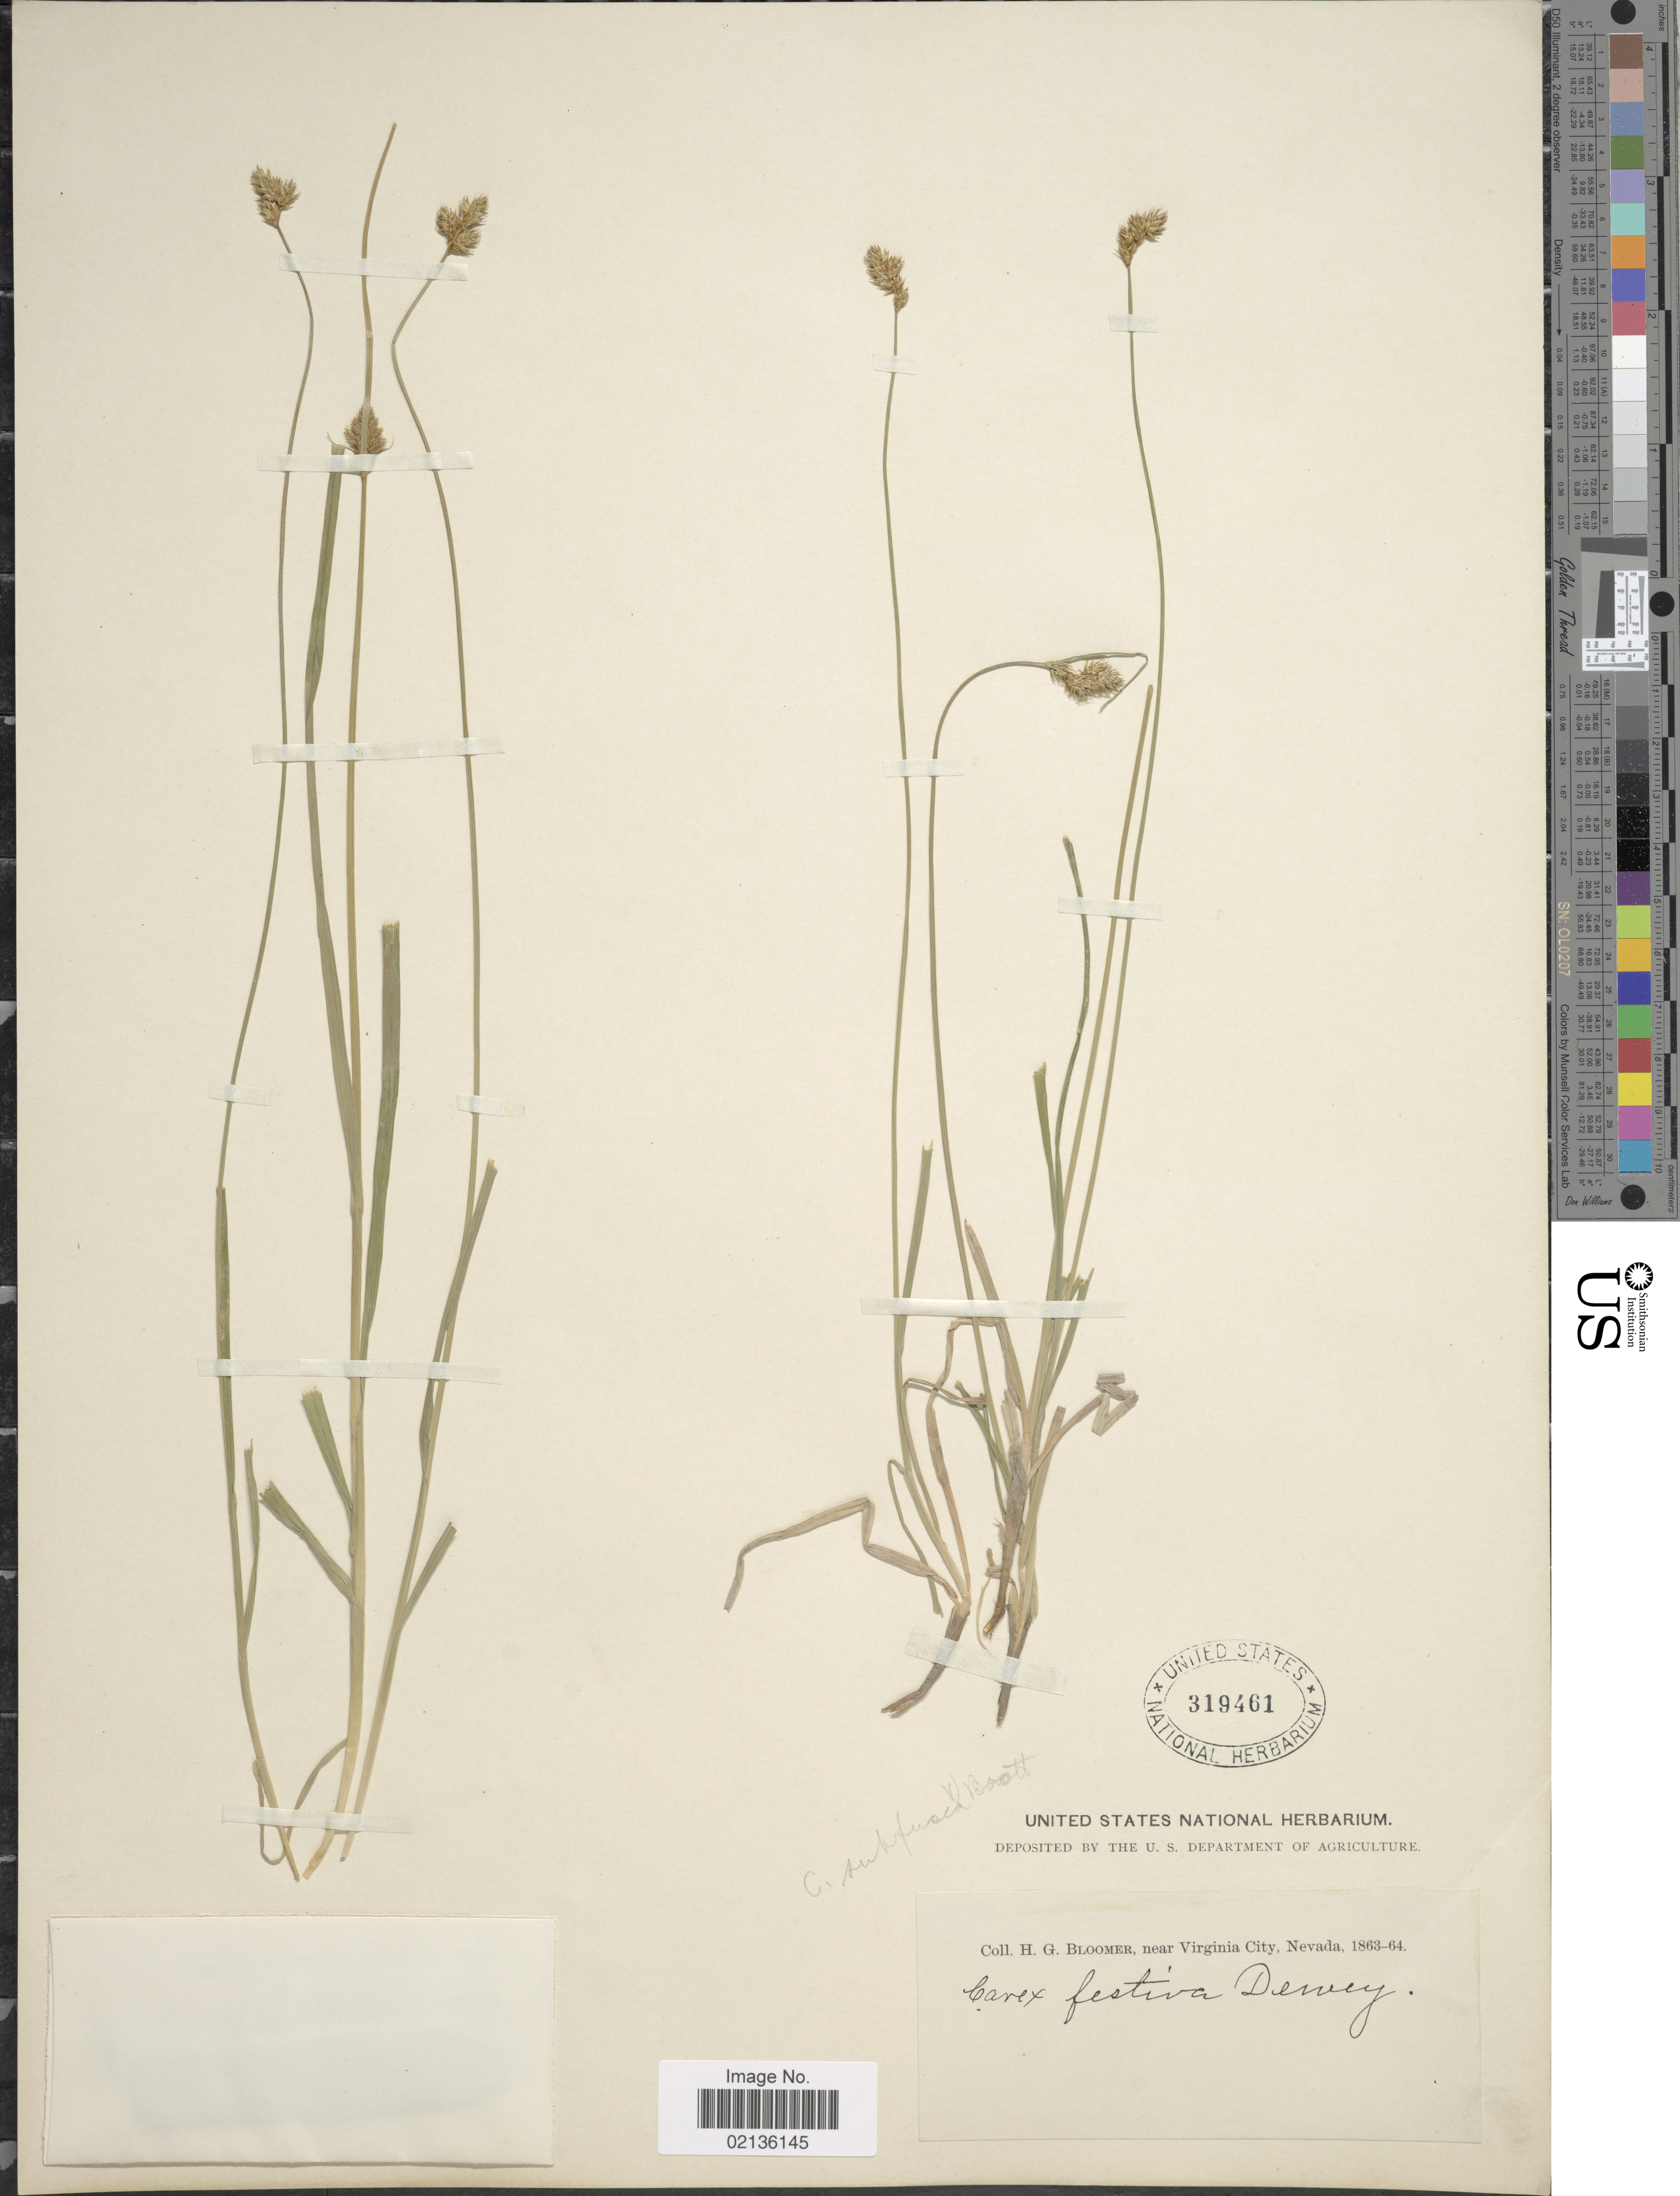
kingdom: Plantae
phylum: Tracheophyta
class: Liliopsida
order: Poales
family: Cyperaceae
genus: Carex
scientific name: Carex subfusca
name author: W. Boott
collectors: H. Bloomer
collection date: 1863/1864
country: United States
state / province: Nevada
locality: Near Virginia City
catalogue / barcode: US 319461